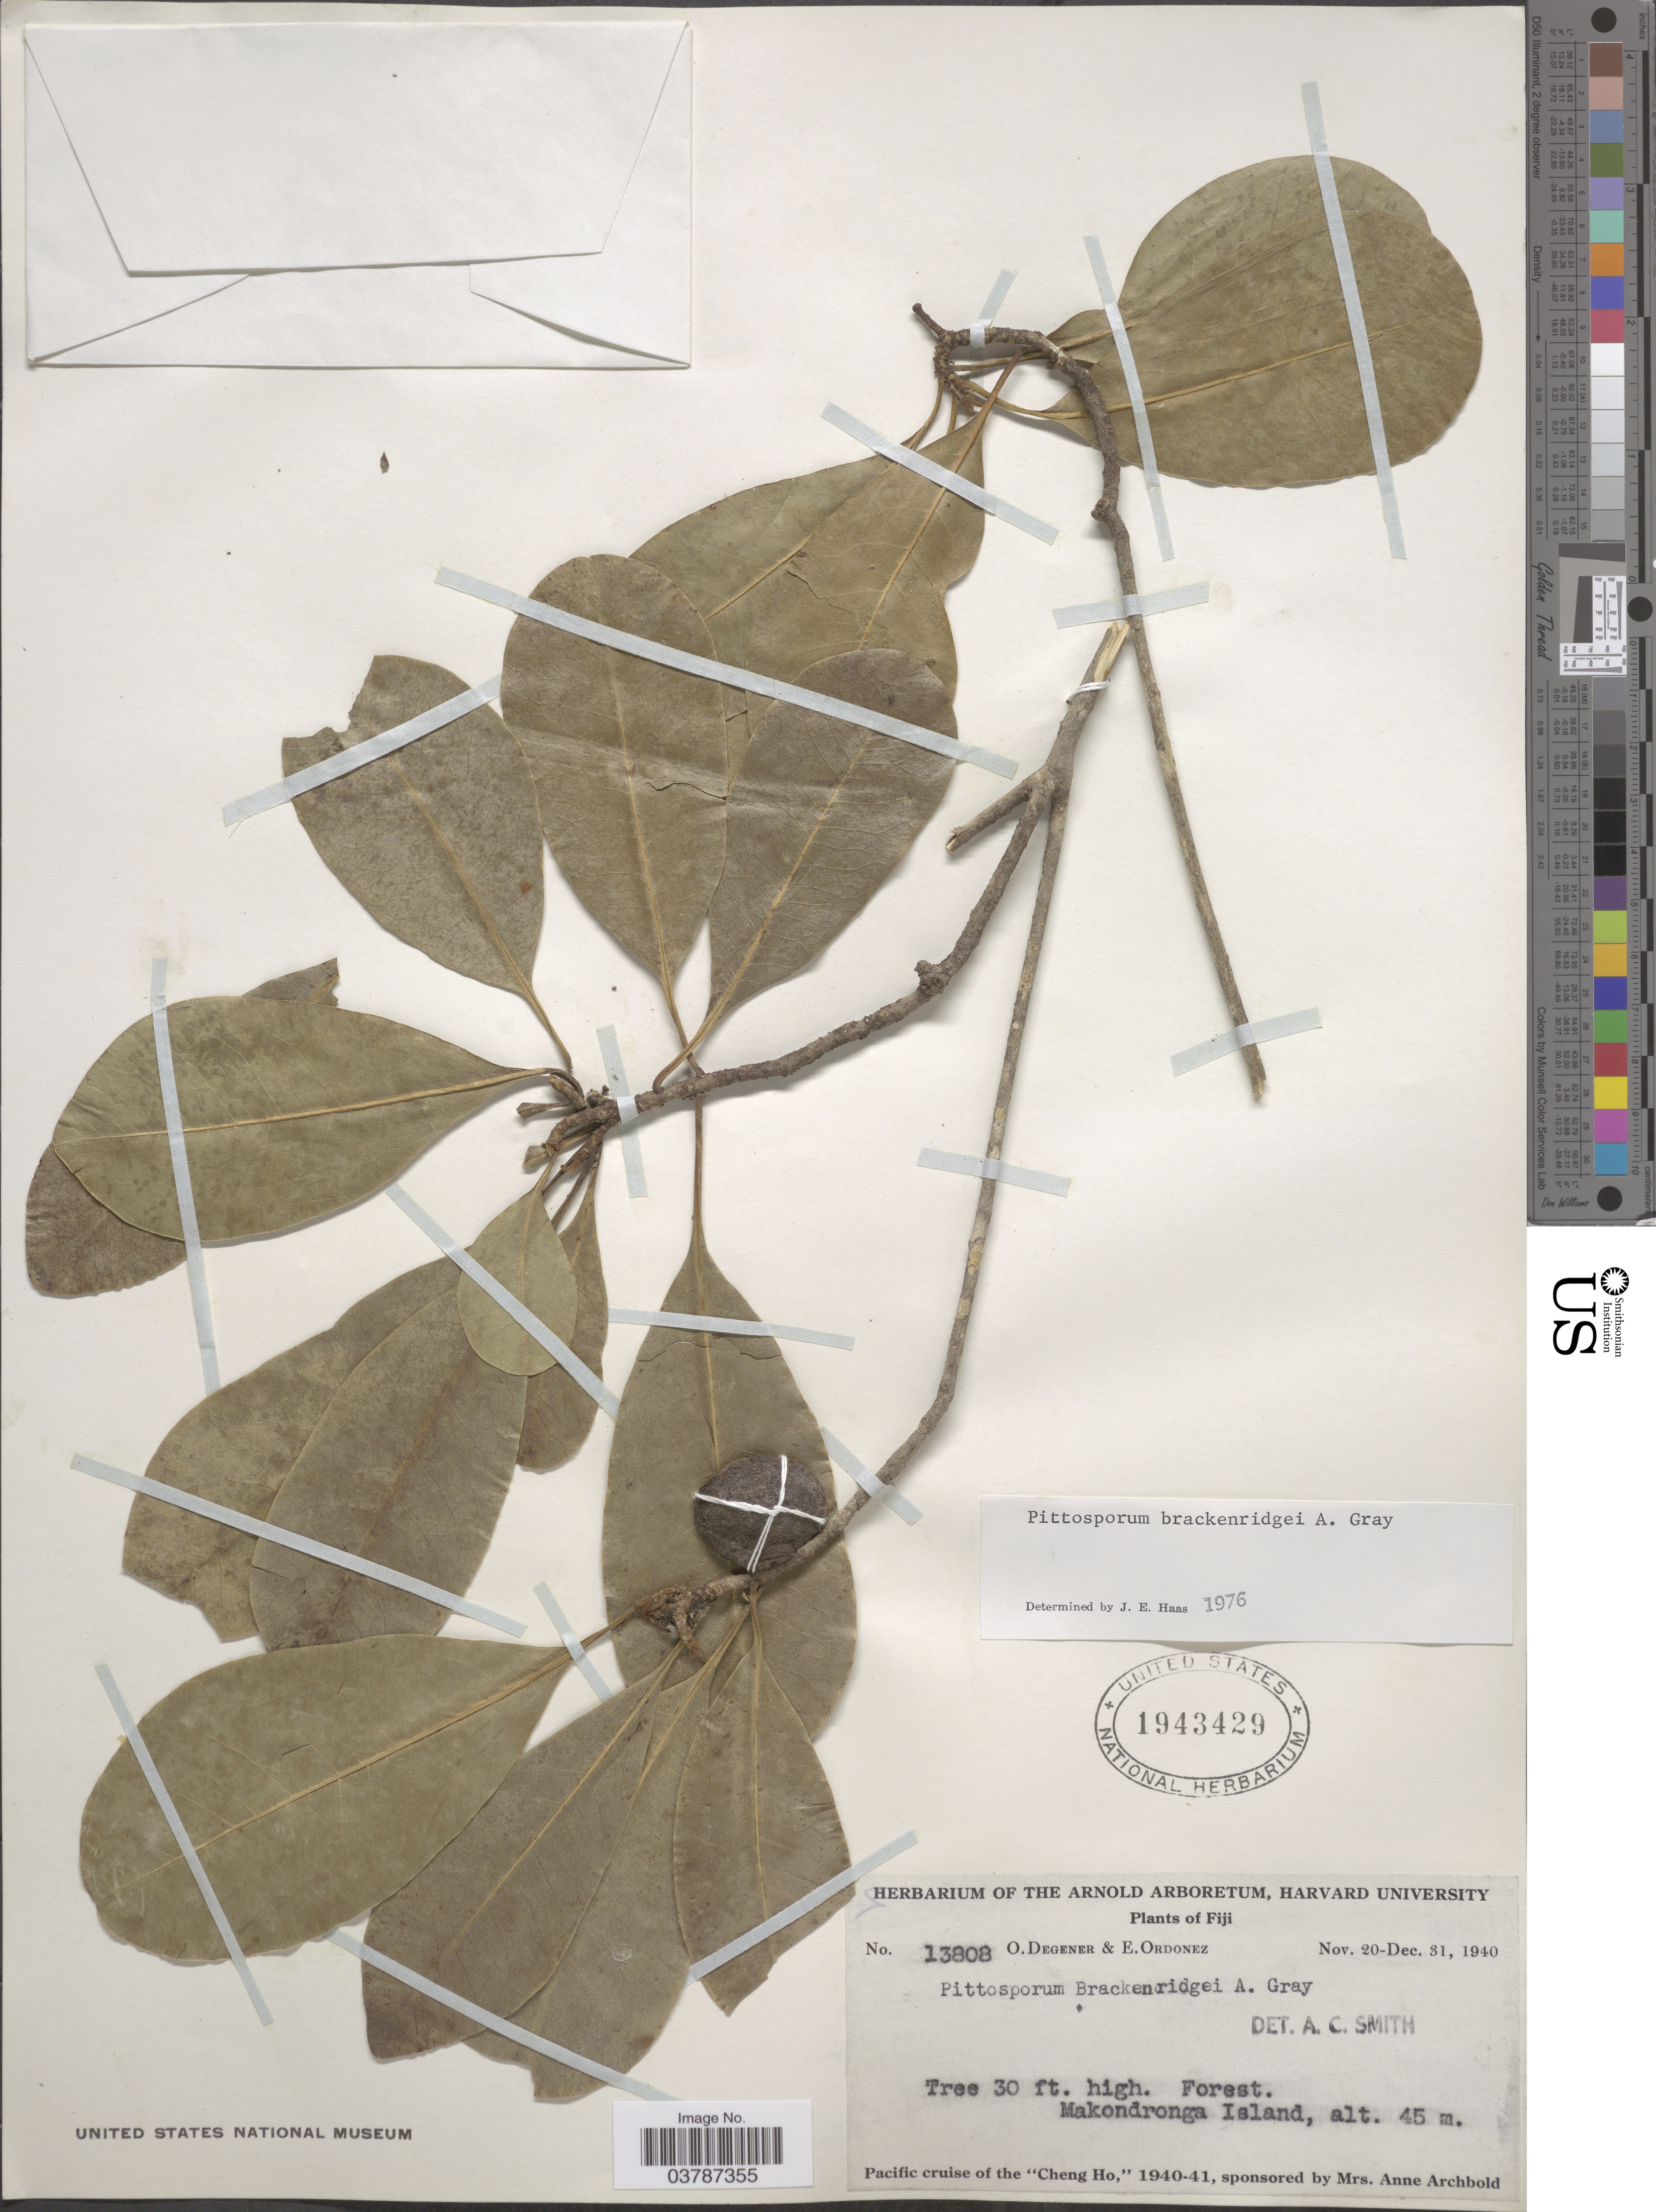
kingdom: Plantae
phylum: Tracheophyta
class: Magnoliopsida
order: Apiales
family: Pittosporaceae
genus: Pittosporum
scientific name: Pittosporum brackenridgei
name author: A. Gray in Wilkes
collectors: O. Degener & E. Ordonez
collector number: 13808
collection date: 1940-11-20/1940-12-31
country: Fiji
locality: Makondronga Island.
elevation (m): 45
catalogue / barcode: US 1943429